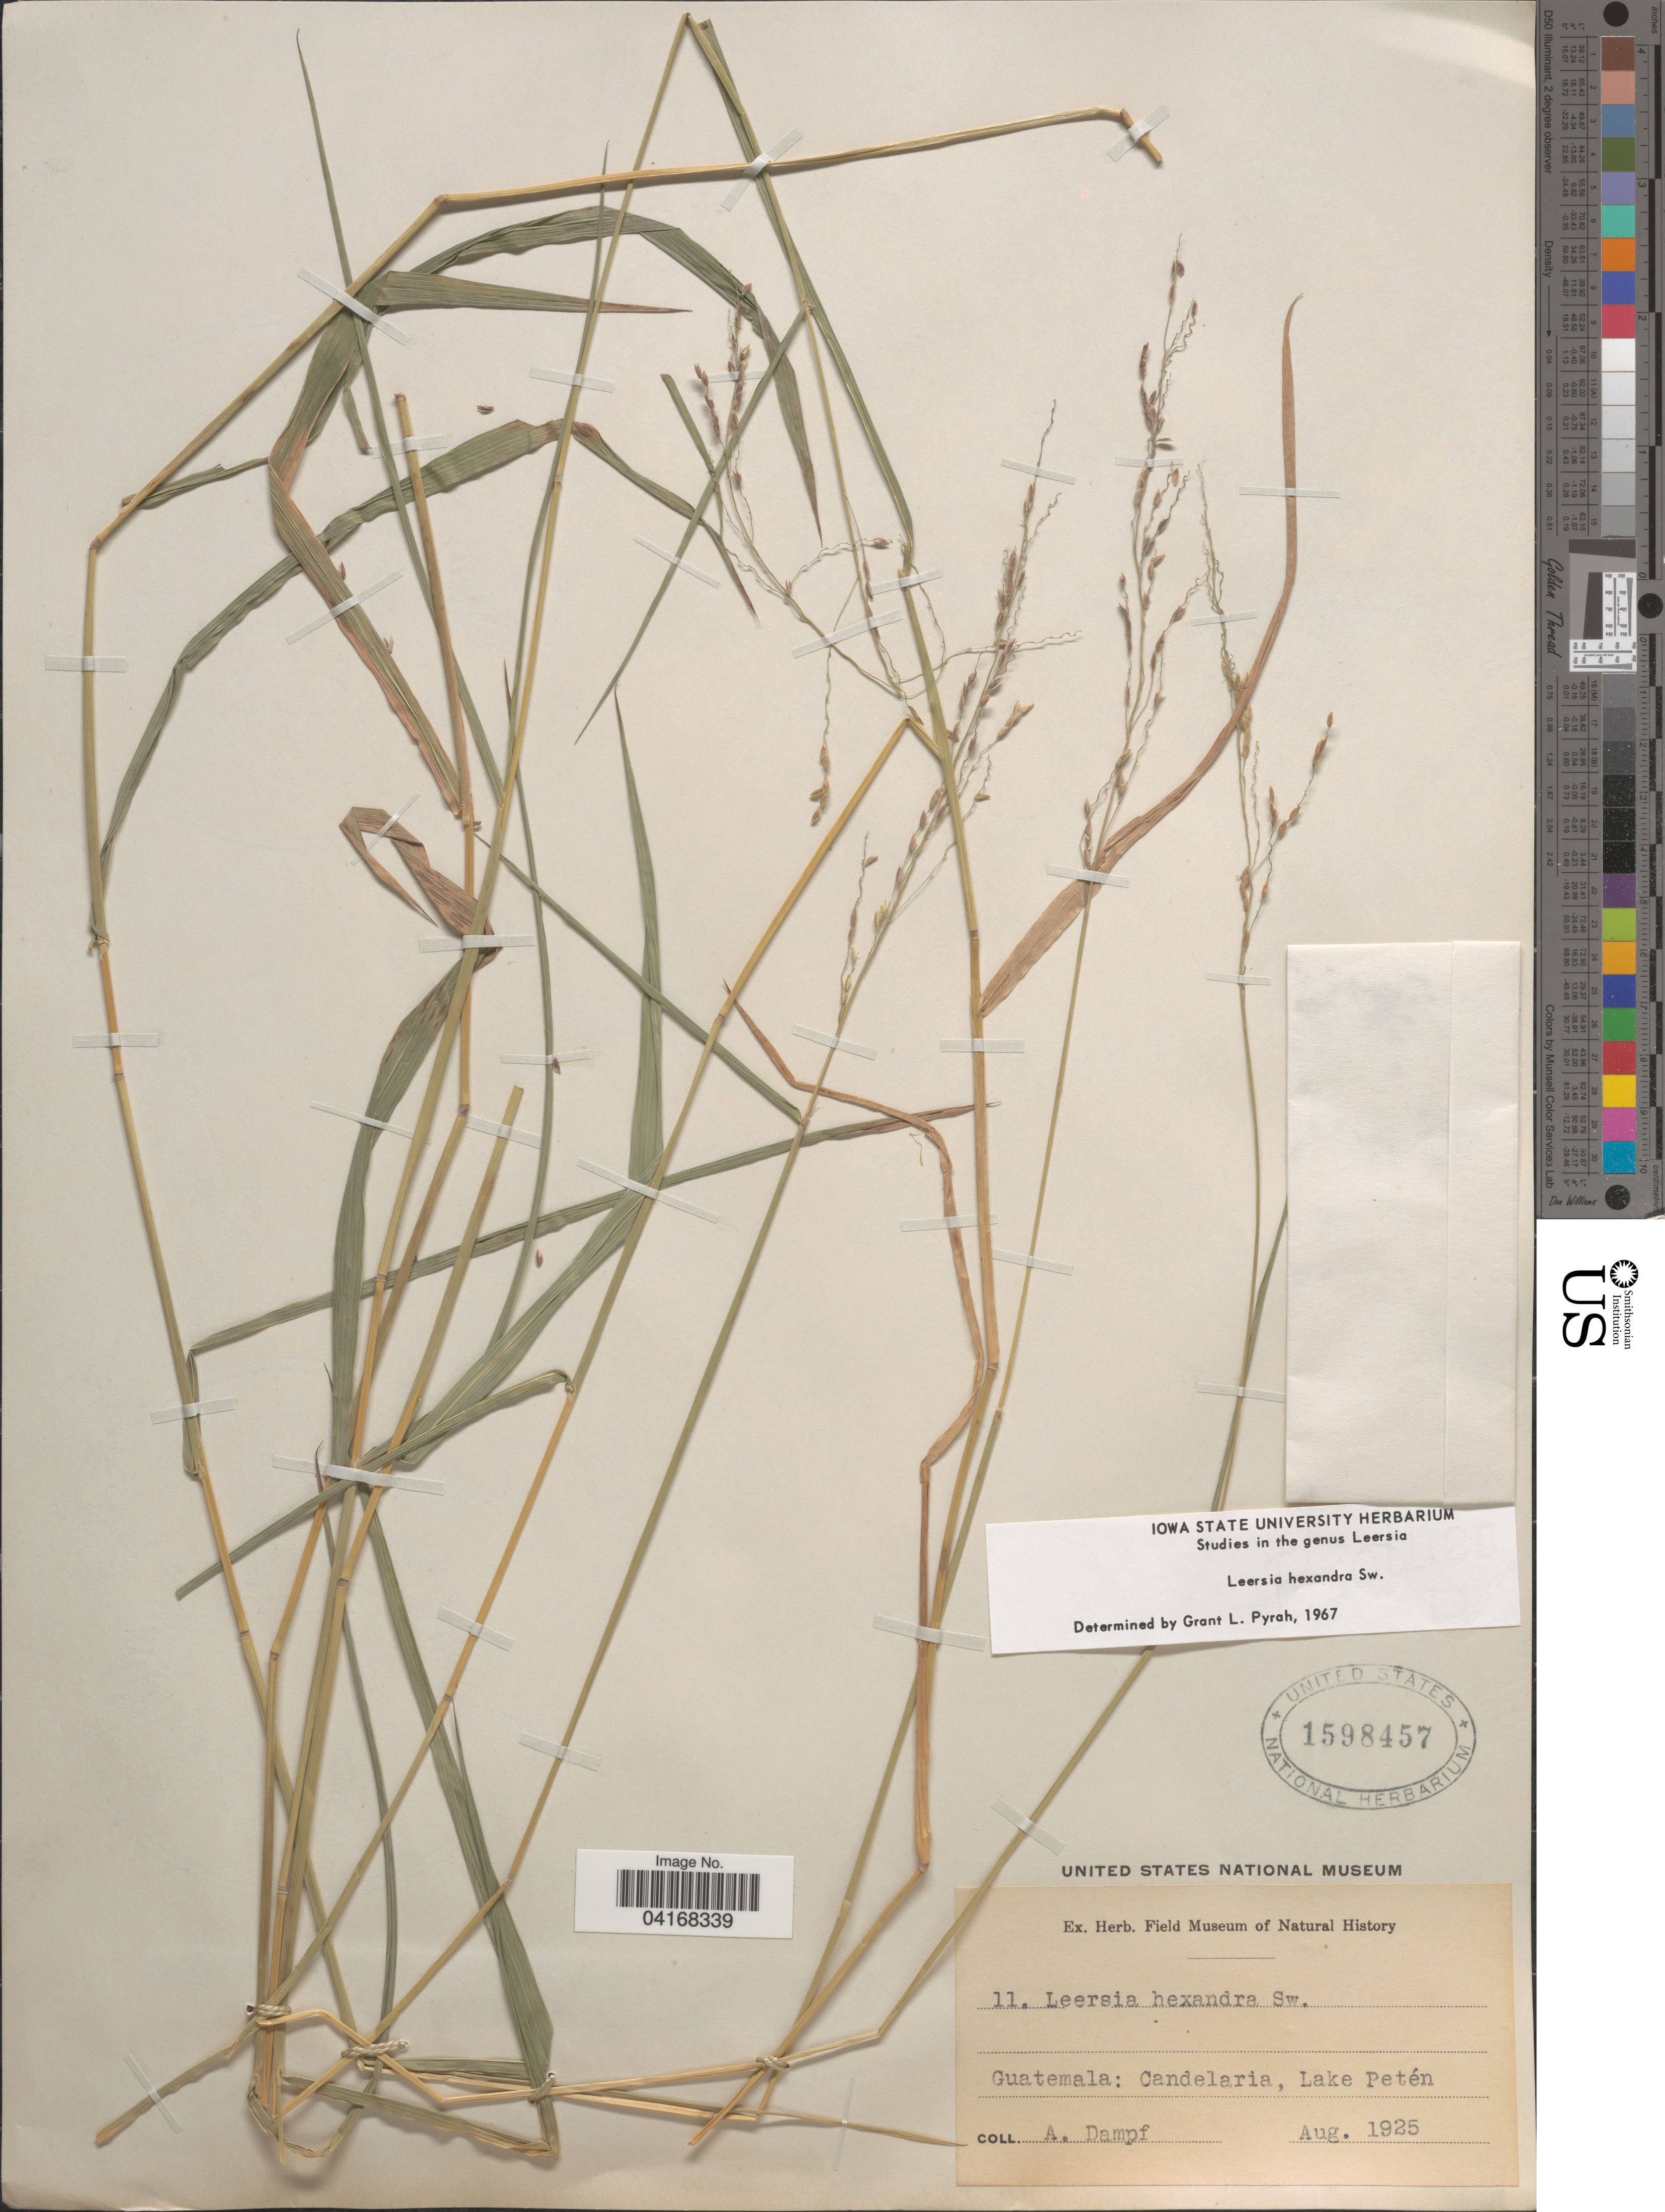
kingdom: Plantae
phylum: Tracheophyta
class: Liliopsida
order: Poales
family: Poaceae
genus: Leersia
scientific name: Leersia hexandra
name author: Sw.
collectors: A. Dampf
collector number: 11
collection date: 1925-08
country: Guatemala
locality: Candelaria, Lake Petén.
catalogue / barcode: US 1598457